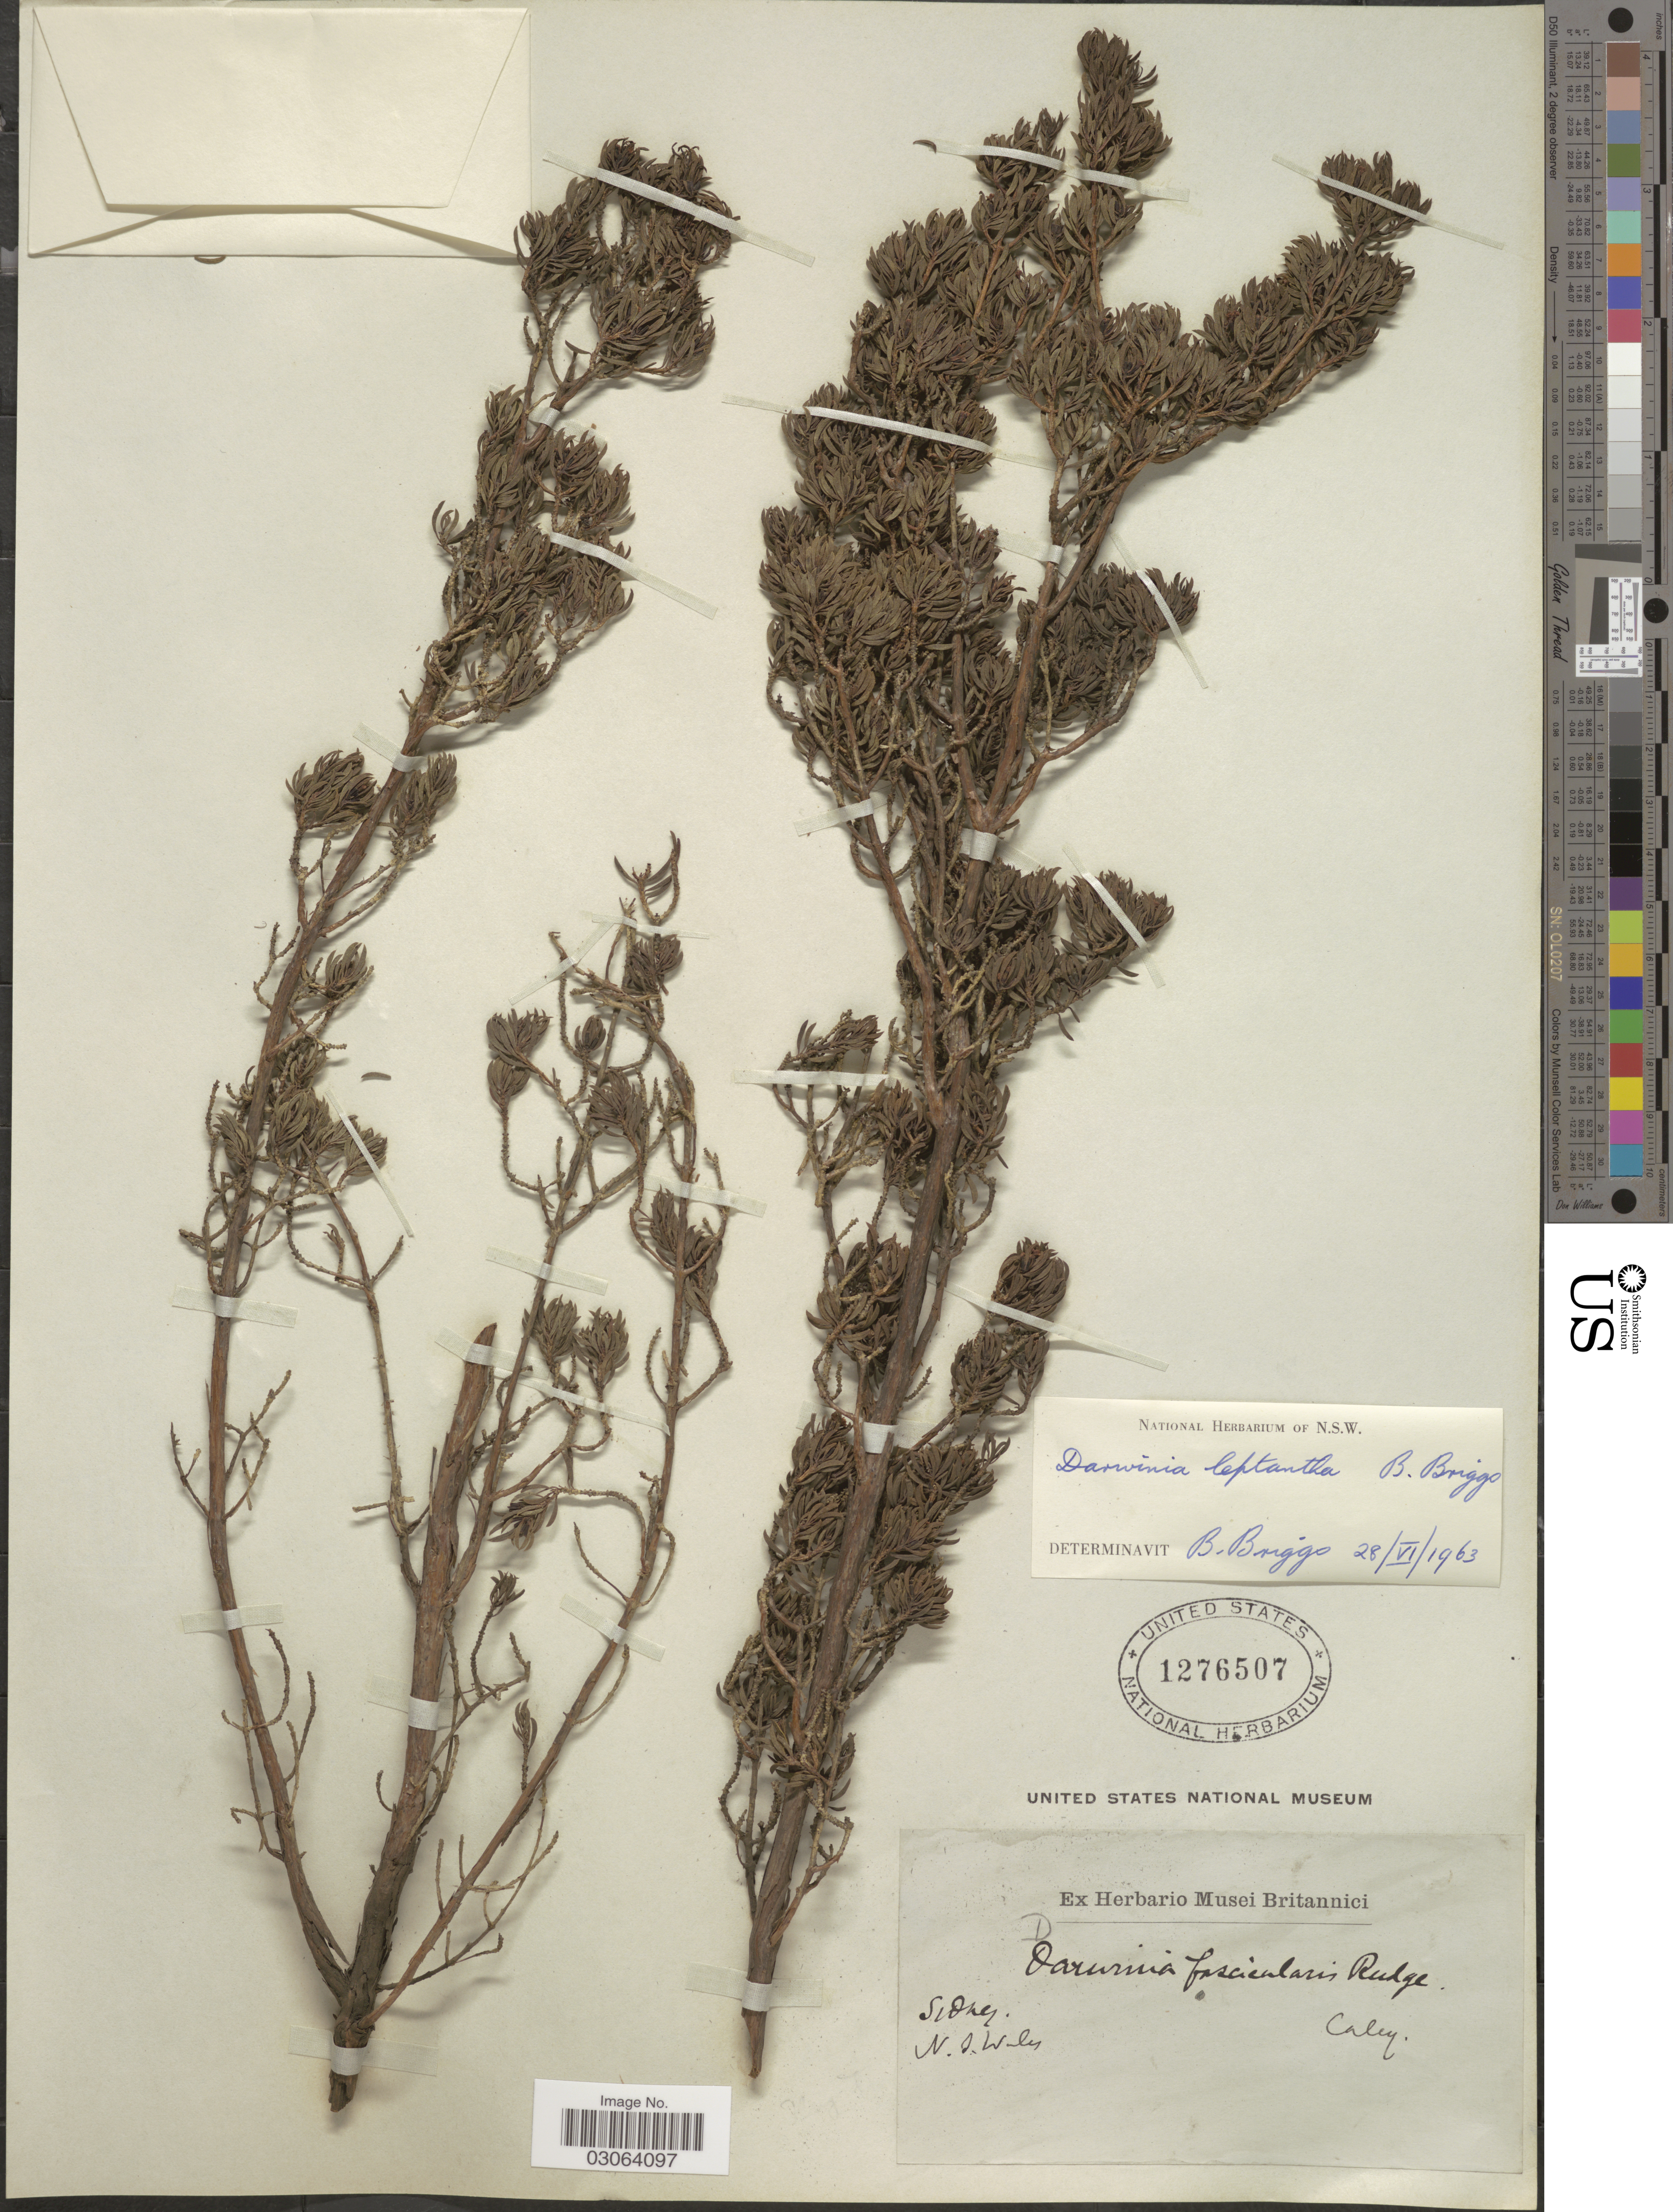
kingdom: Plantae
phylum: Tracheophyta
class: Magnoliopsida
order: Myrtales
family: Myrtaceae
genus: Darwinia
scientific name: Darwinia leptantha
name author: B.G. Briggs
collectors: -. Caley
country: Australia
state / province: New South Wales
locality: Sidney, N. S. Wales.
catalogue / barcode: US 1276507